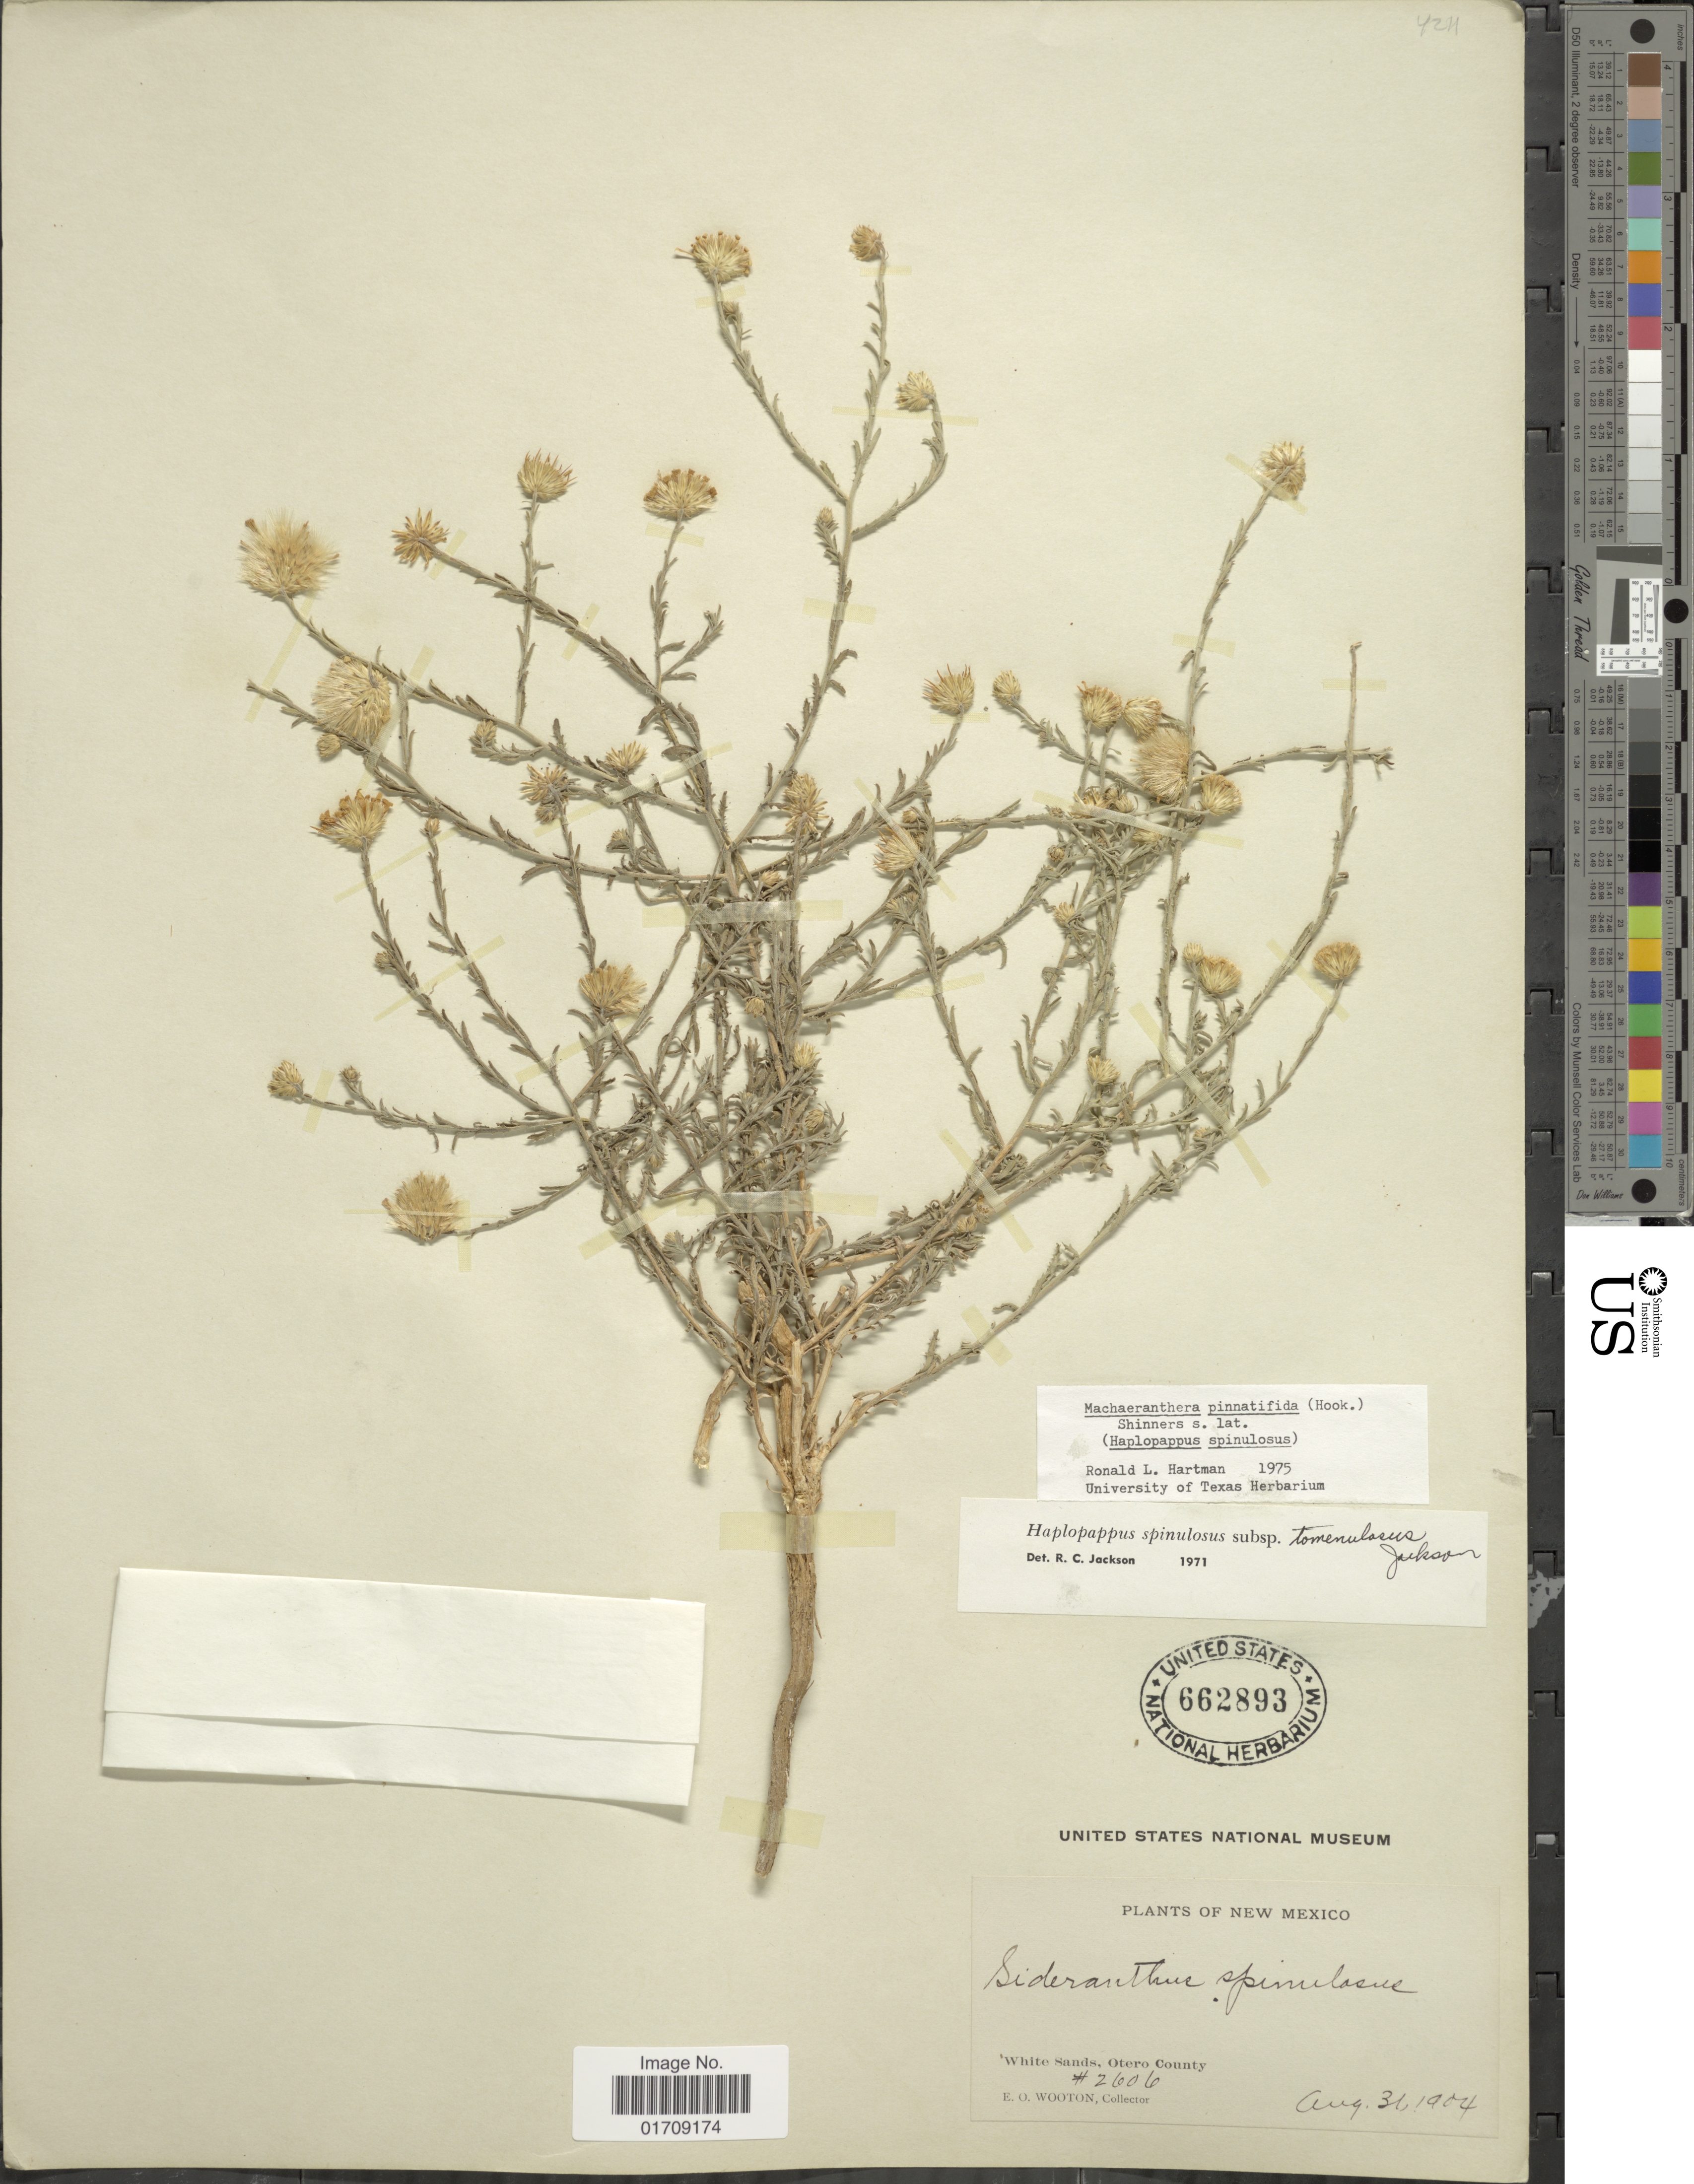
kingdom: Plantae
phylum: Tracheophyta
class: Magnoliopsida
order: Asterales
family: Asteraceae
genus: Machaeranthera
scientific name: Machaeranthera pinnatifida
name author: (Hook.) Shinners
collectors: E. O. Wooton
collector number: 2606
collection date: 1904-08-31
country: United States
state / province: New Mexico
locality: White Sands, Otero County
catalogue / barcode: US 662893